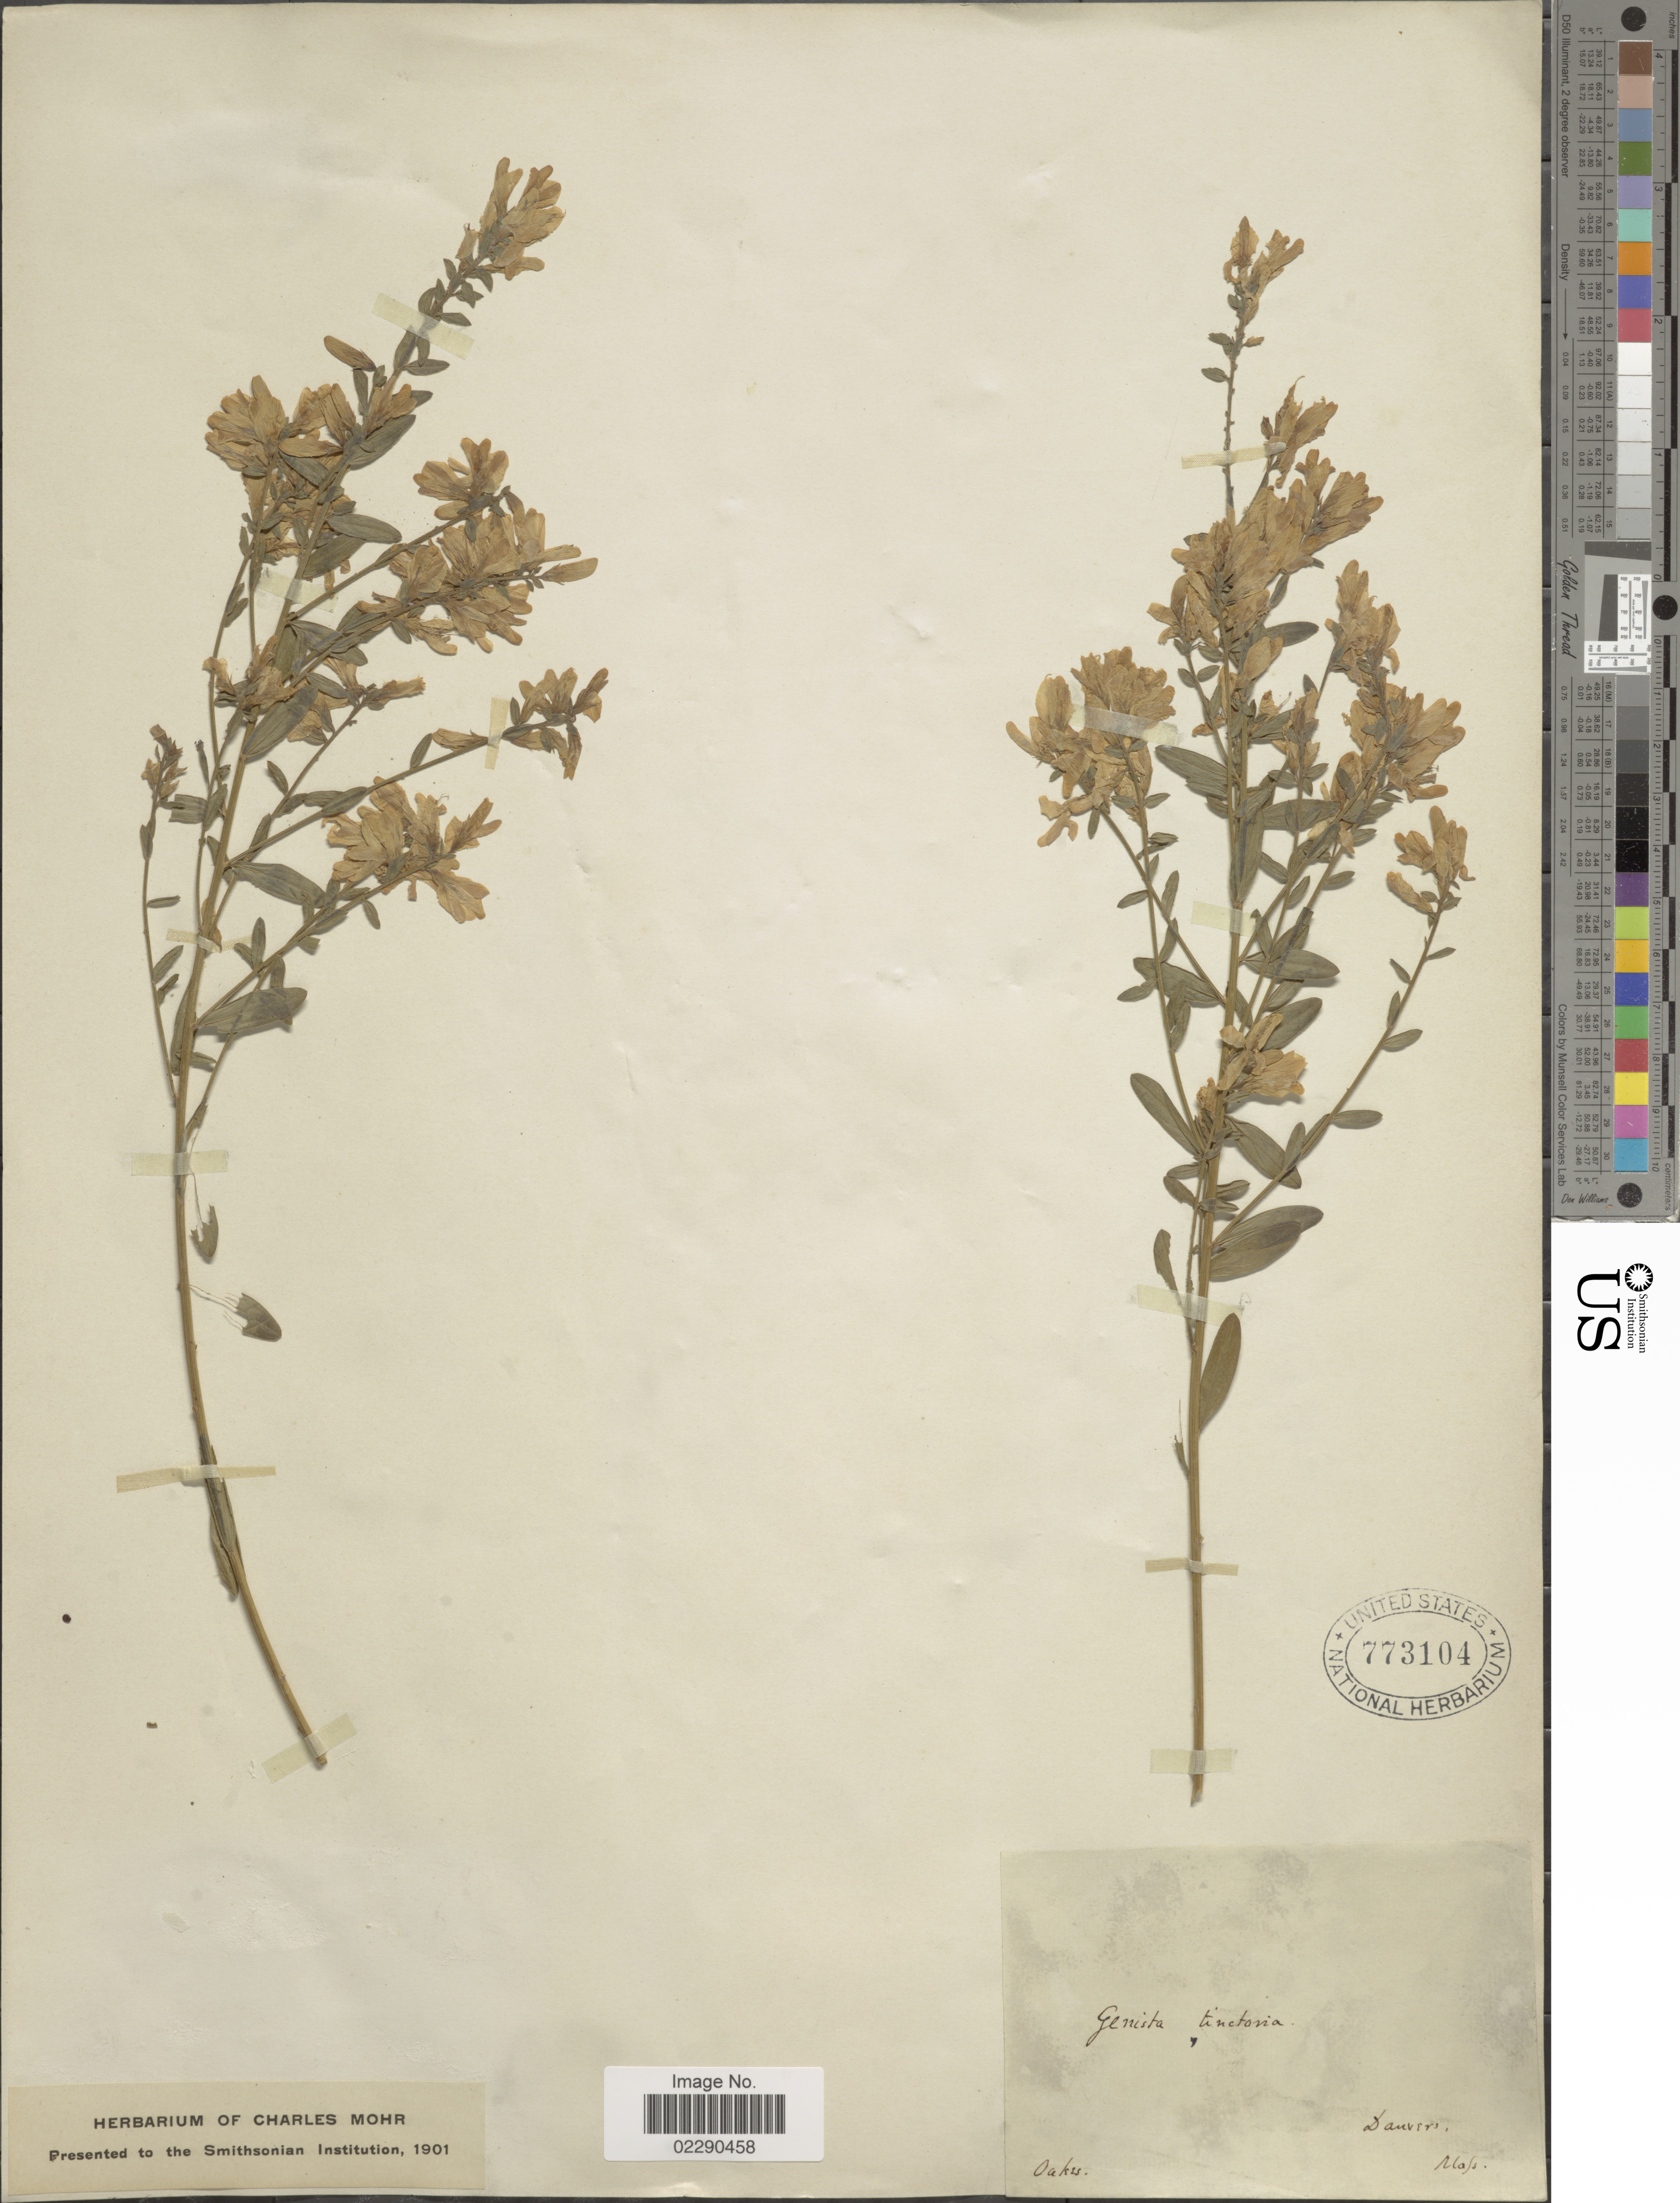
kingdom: Plantae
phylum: Tracheophyta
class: Magnoliopsida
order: Fabales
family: Fabaceae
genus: Genista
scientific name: Genista tinctoria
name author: L.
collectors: -. Oakes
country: United States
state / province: Massachusetts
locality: Danvers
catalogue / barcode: US 773104